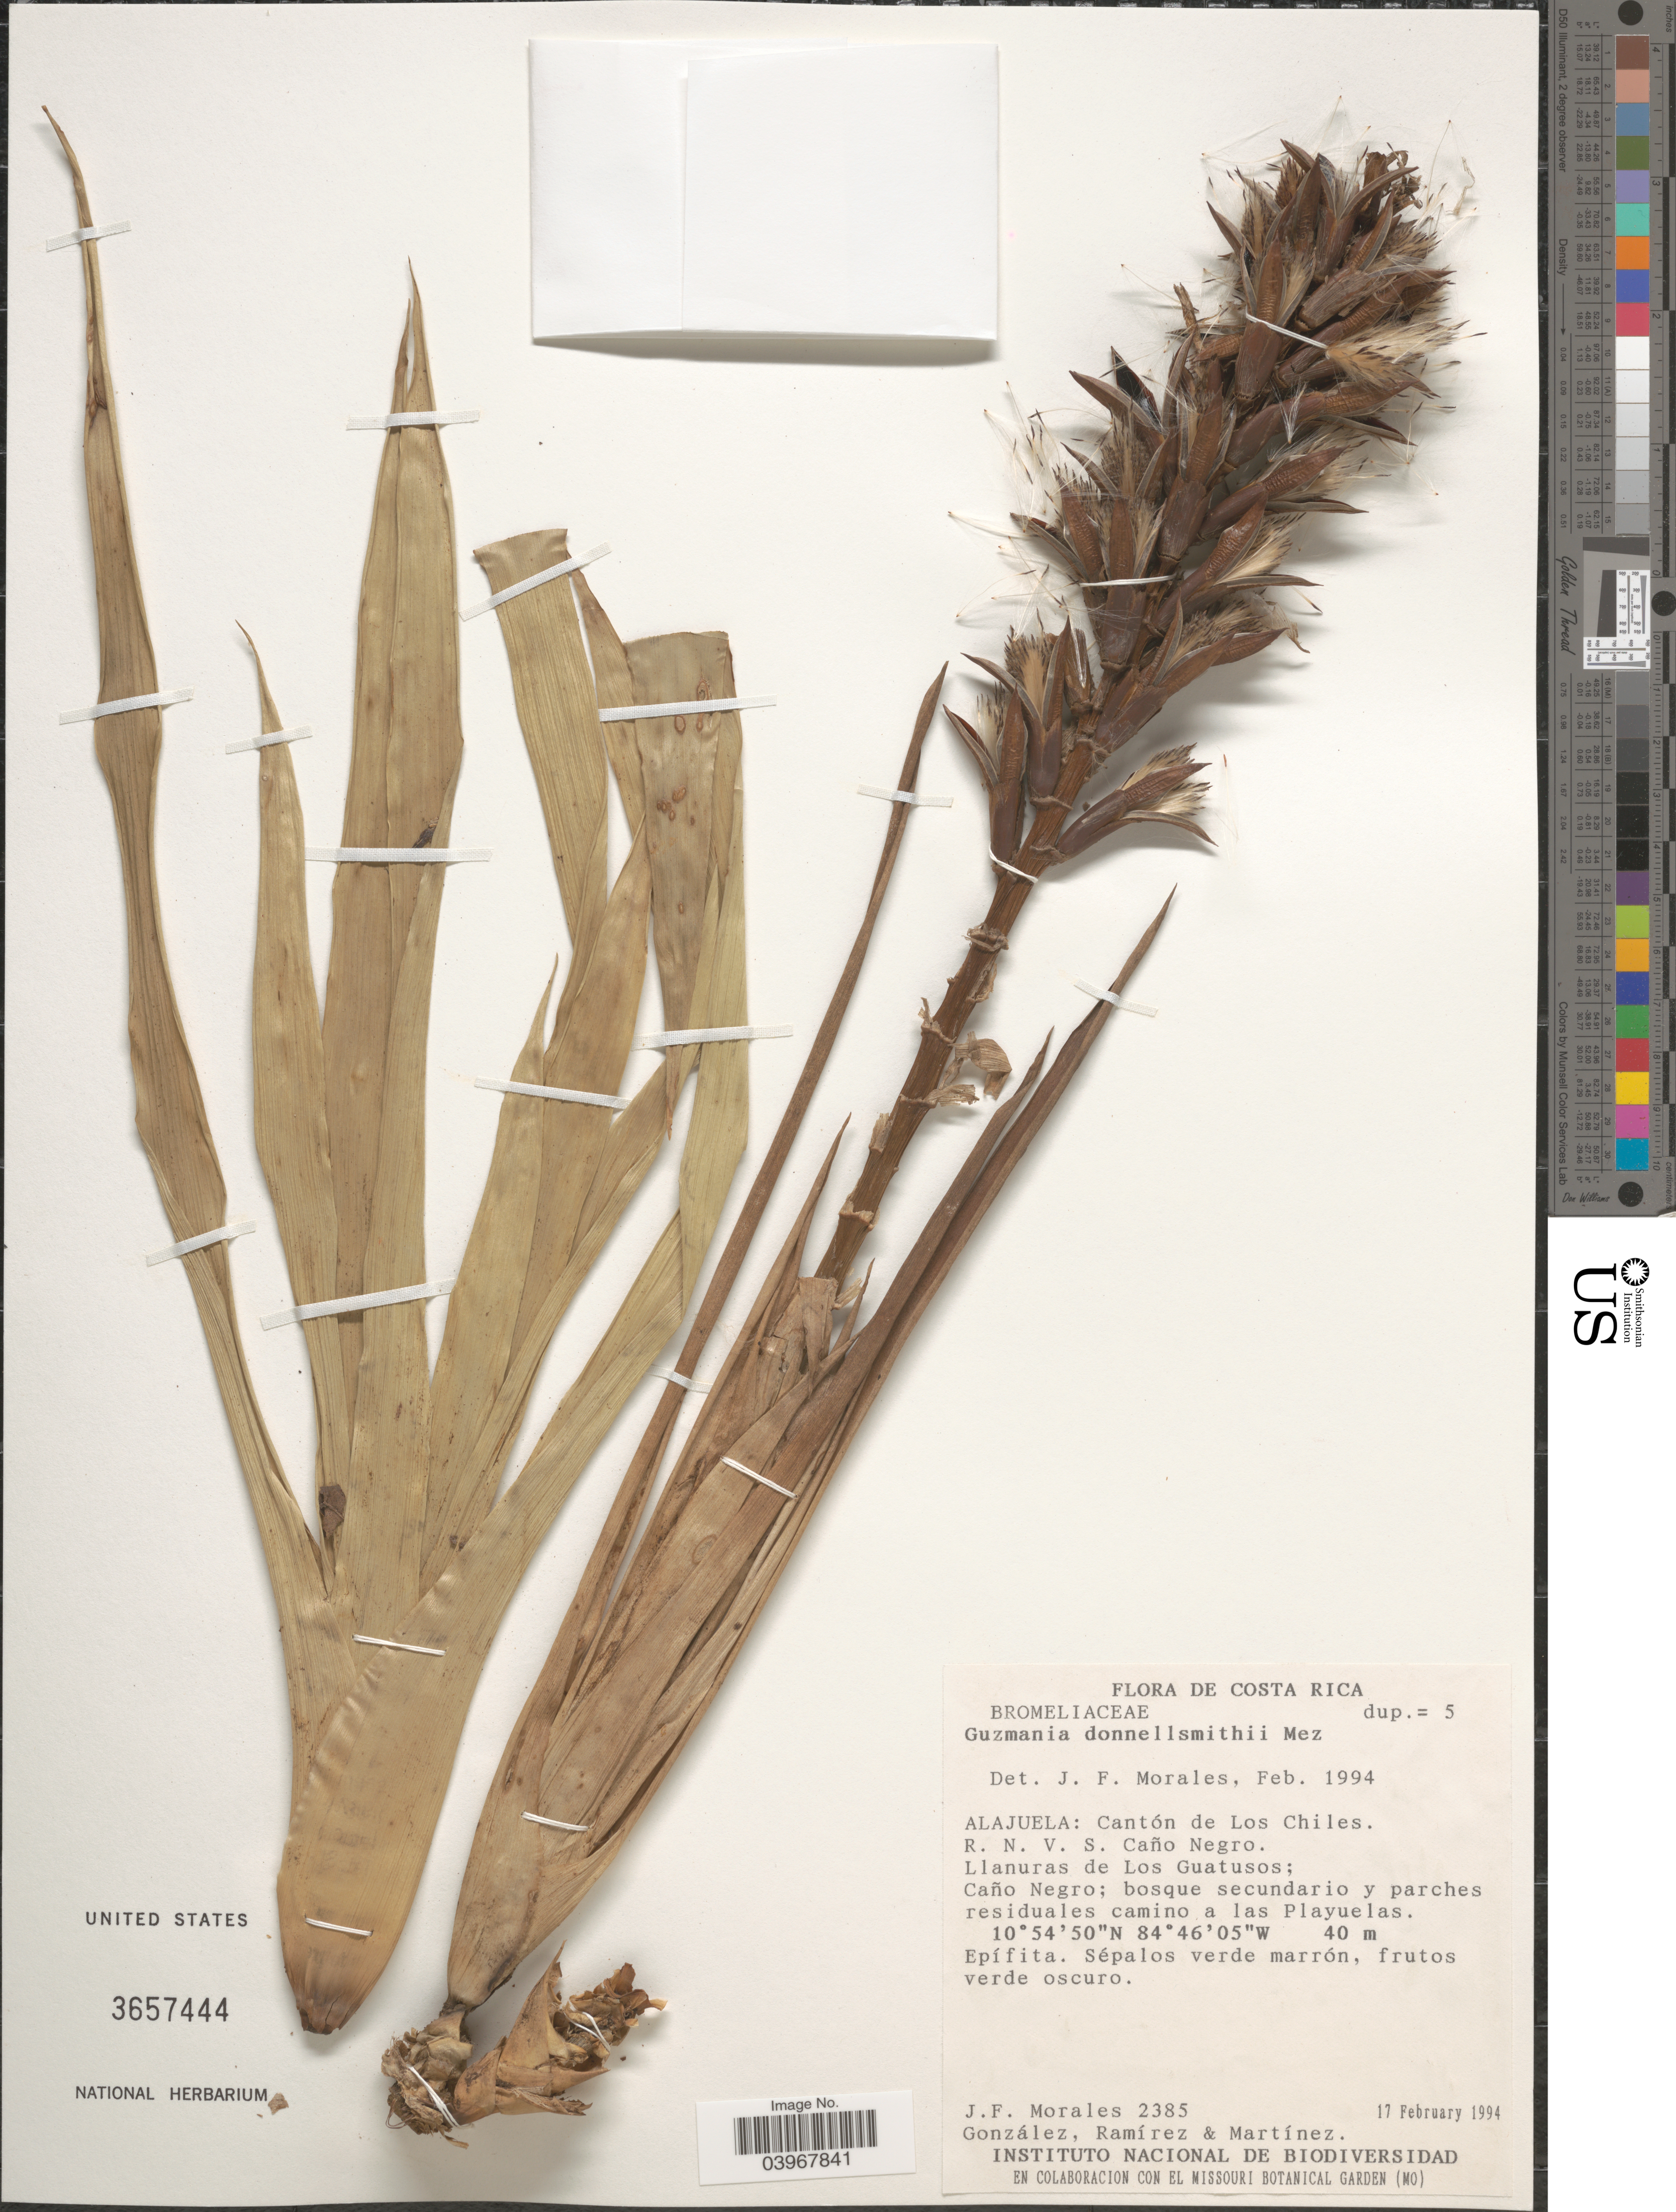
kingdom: Plantae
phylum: Tracheophyta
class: Liliopsida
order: Poales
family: Bromeliaceae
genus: Guzmania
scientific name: Guzmania donnellsmithii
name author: Mez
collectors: J. Morales, -. Gonzalez, A. Ramírez & -- Martinez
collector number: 2385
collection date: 1994-02-17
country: Costa Rica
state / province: Alajuela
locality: Cantón de Los Chiles. R. N. V. S. Caño Negro. Llanuras de Los Guatusos; Caño Negro; bosque secundario y parches residuales camino a las Playuelas.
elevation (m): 40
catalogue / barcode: US 3657444